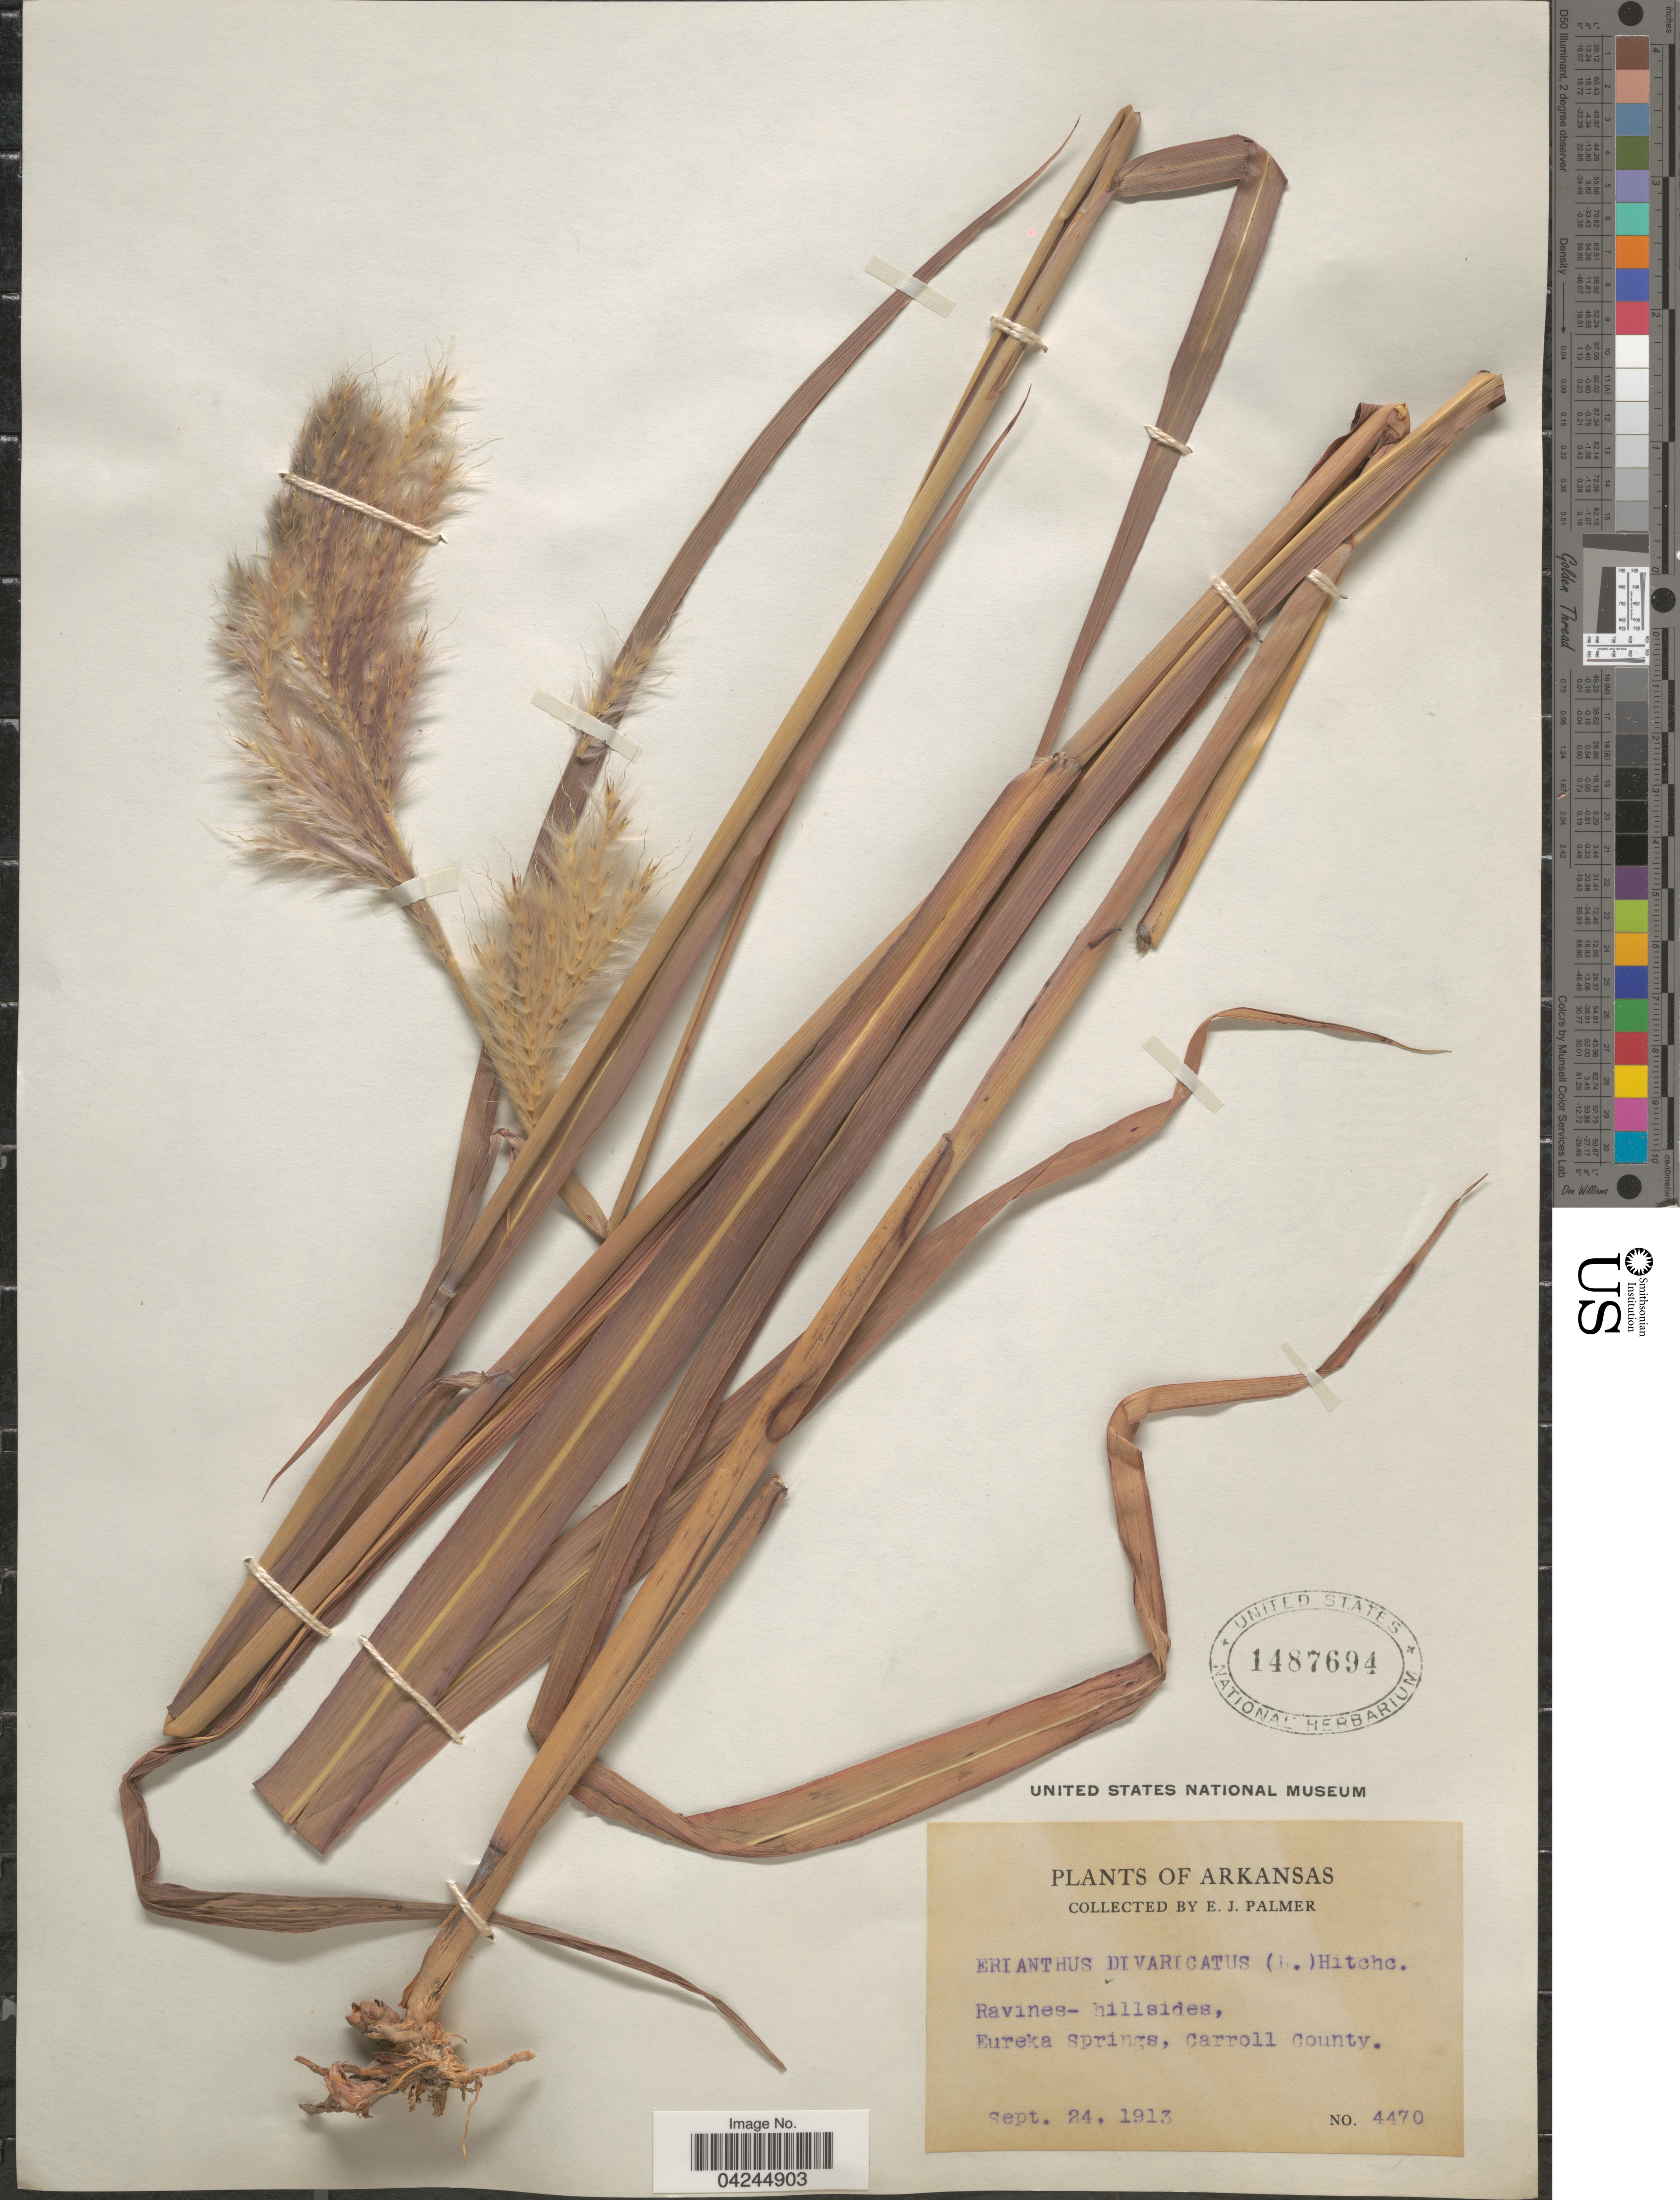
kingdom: Plantae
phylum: Tracheophyta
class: Liliopsida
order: Poales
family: Poaceae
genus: Erianthus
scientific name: Erianthus alopecuroides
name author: Elliott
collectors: E. J. Palmer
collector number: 4470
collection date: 1913-09-24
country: United States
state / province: Arkansas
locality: Ravines- hillsides, Eureka Springs, Carroll County.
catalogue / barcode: US 1487694